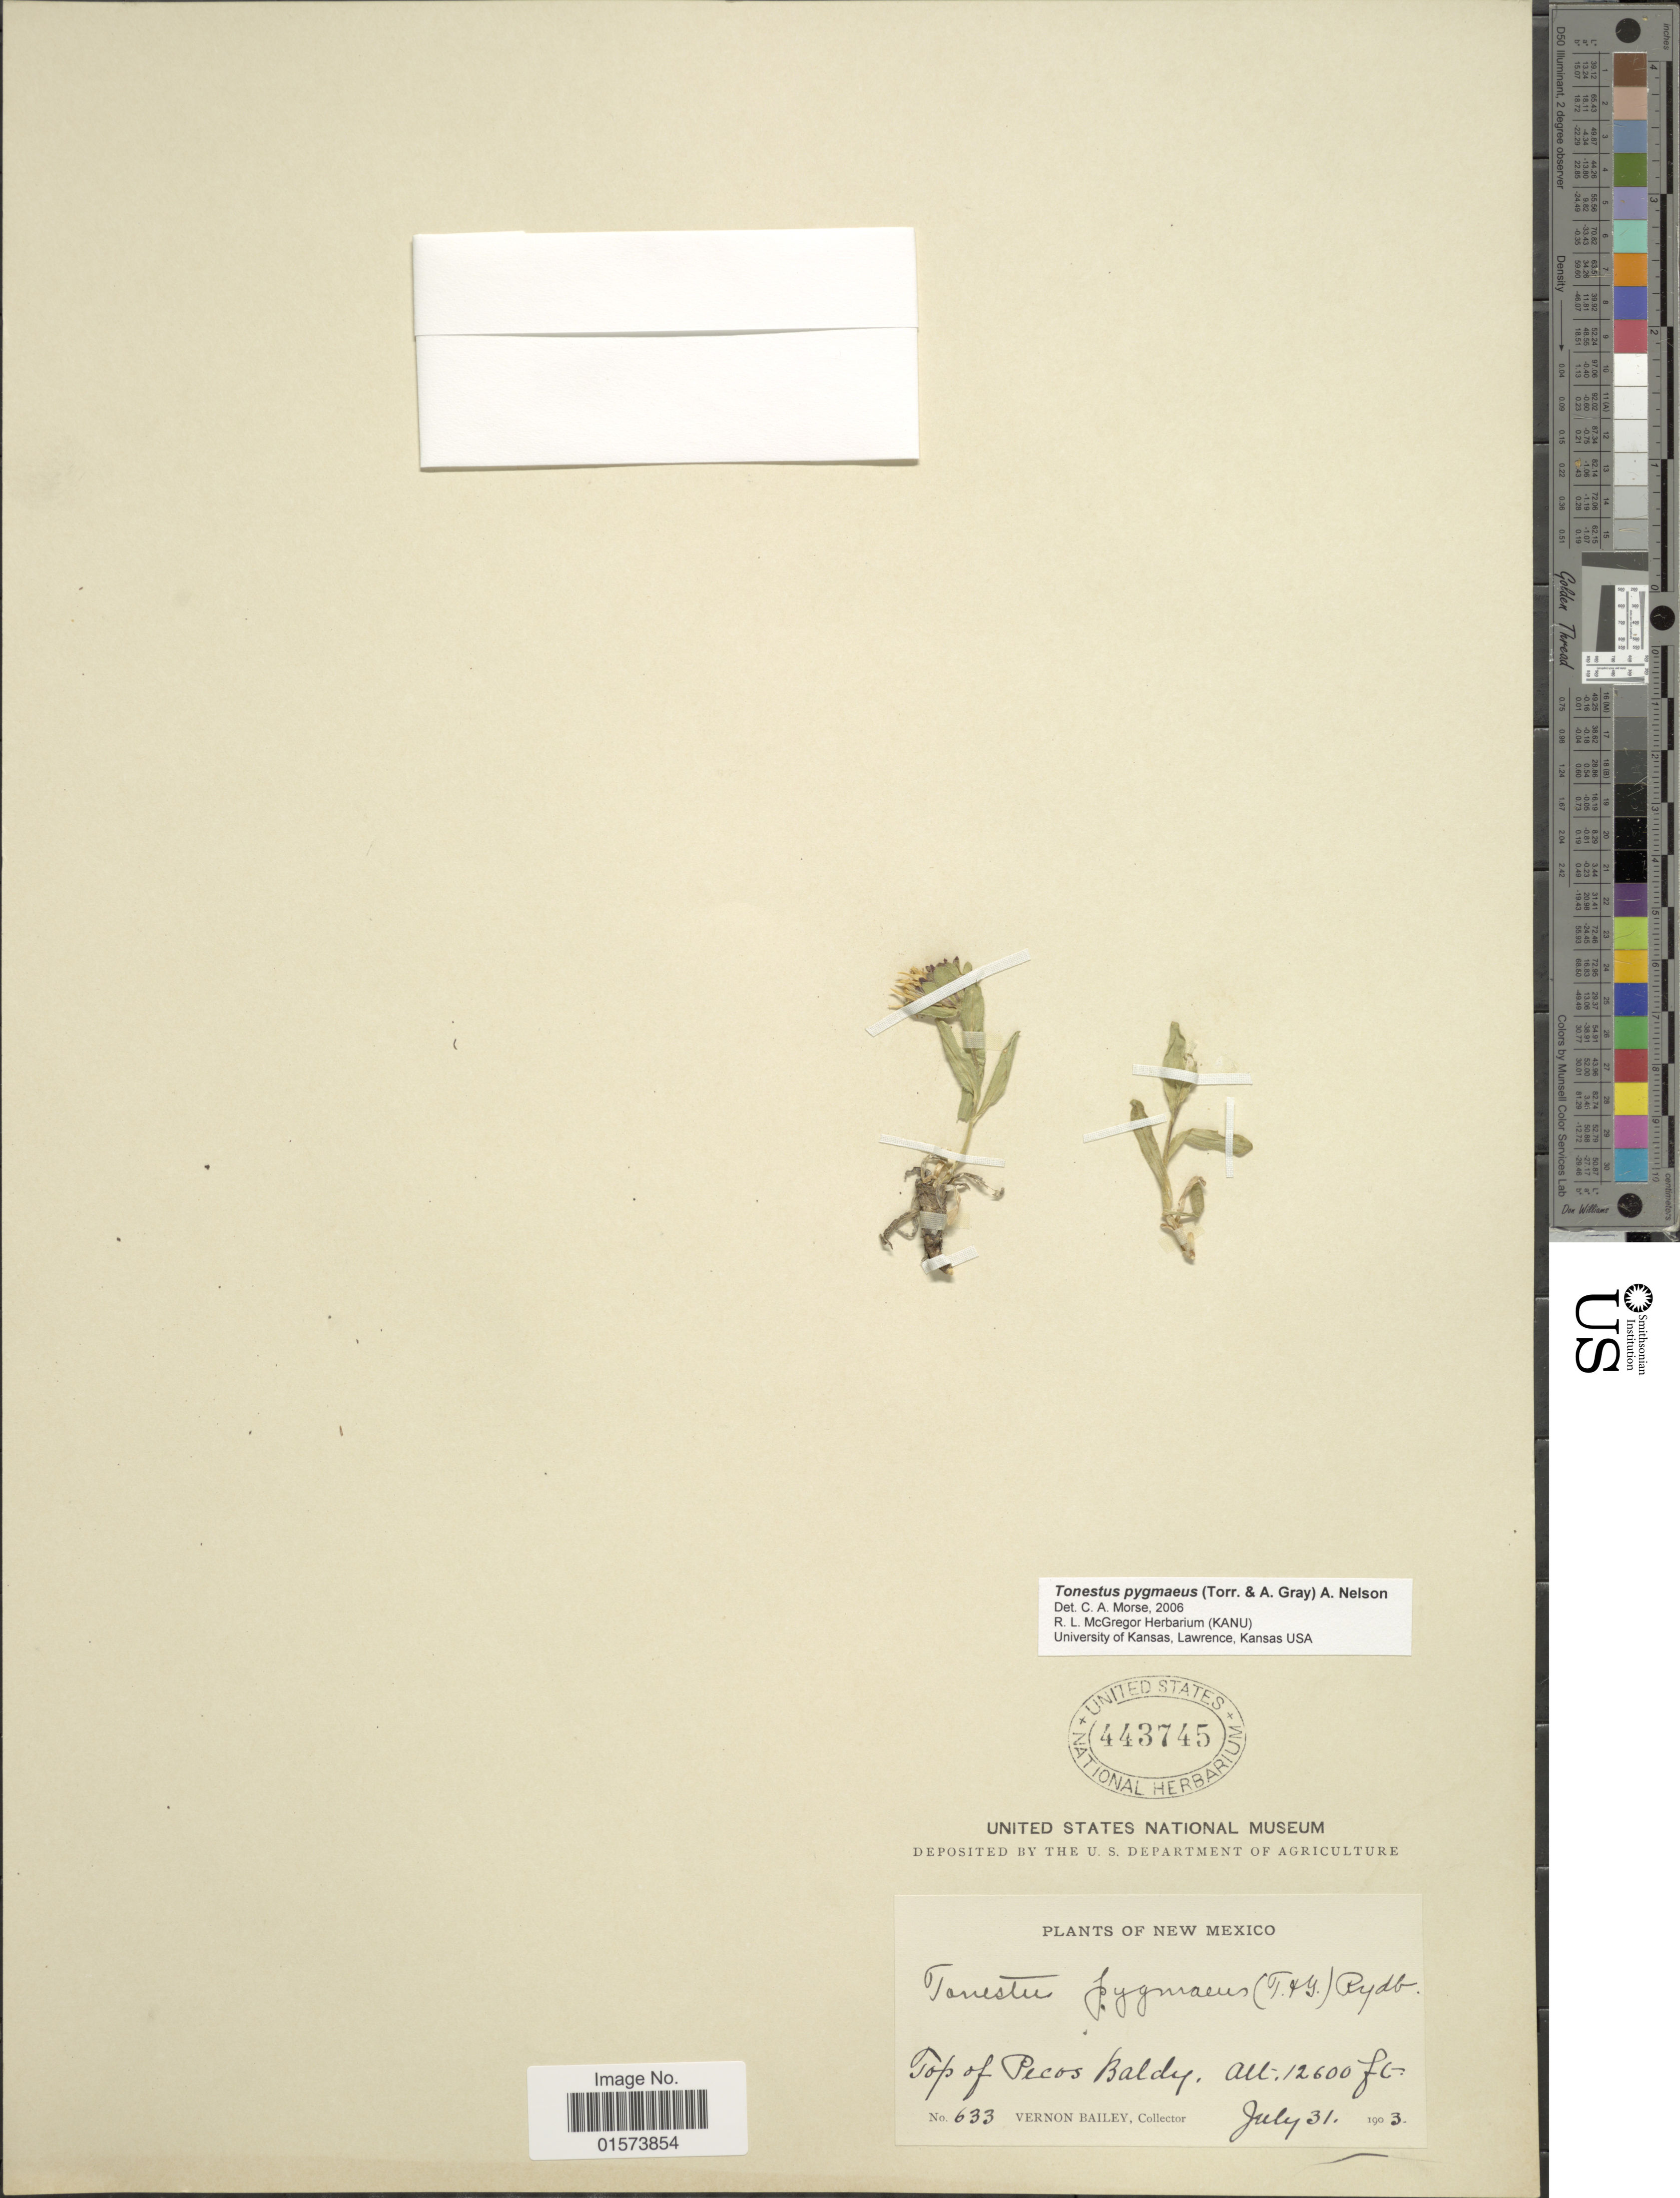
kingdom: Plantae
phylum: Tracheophyta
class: Magnoliopsida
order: Asterales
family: Asteraceae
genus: Tonestus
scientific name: Tonestus pygmaeus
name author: (Torr. & A. Gray) A. Nelson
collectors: V. O. Bailey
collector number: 633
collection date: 1903-07-31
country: United States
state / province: New Mexico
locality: Top of Pecos Baldy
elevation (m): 3840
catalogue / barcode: US 443745